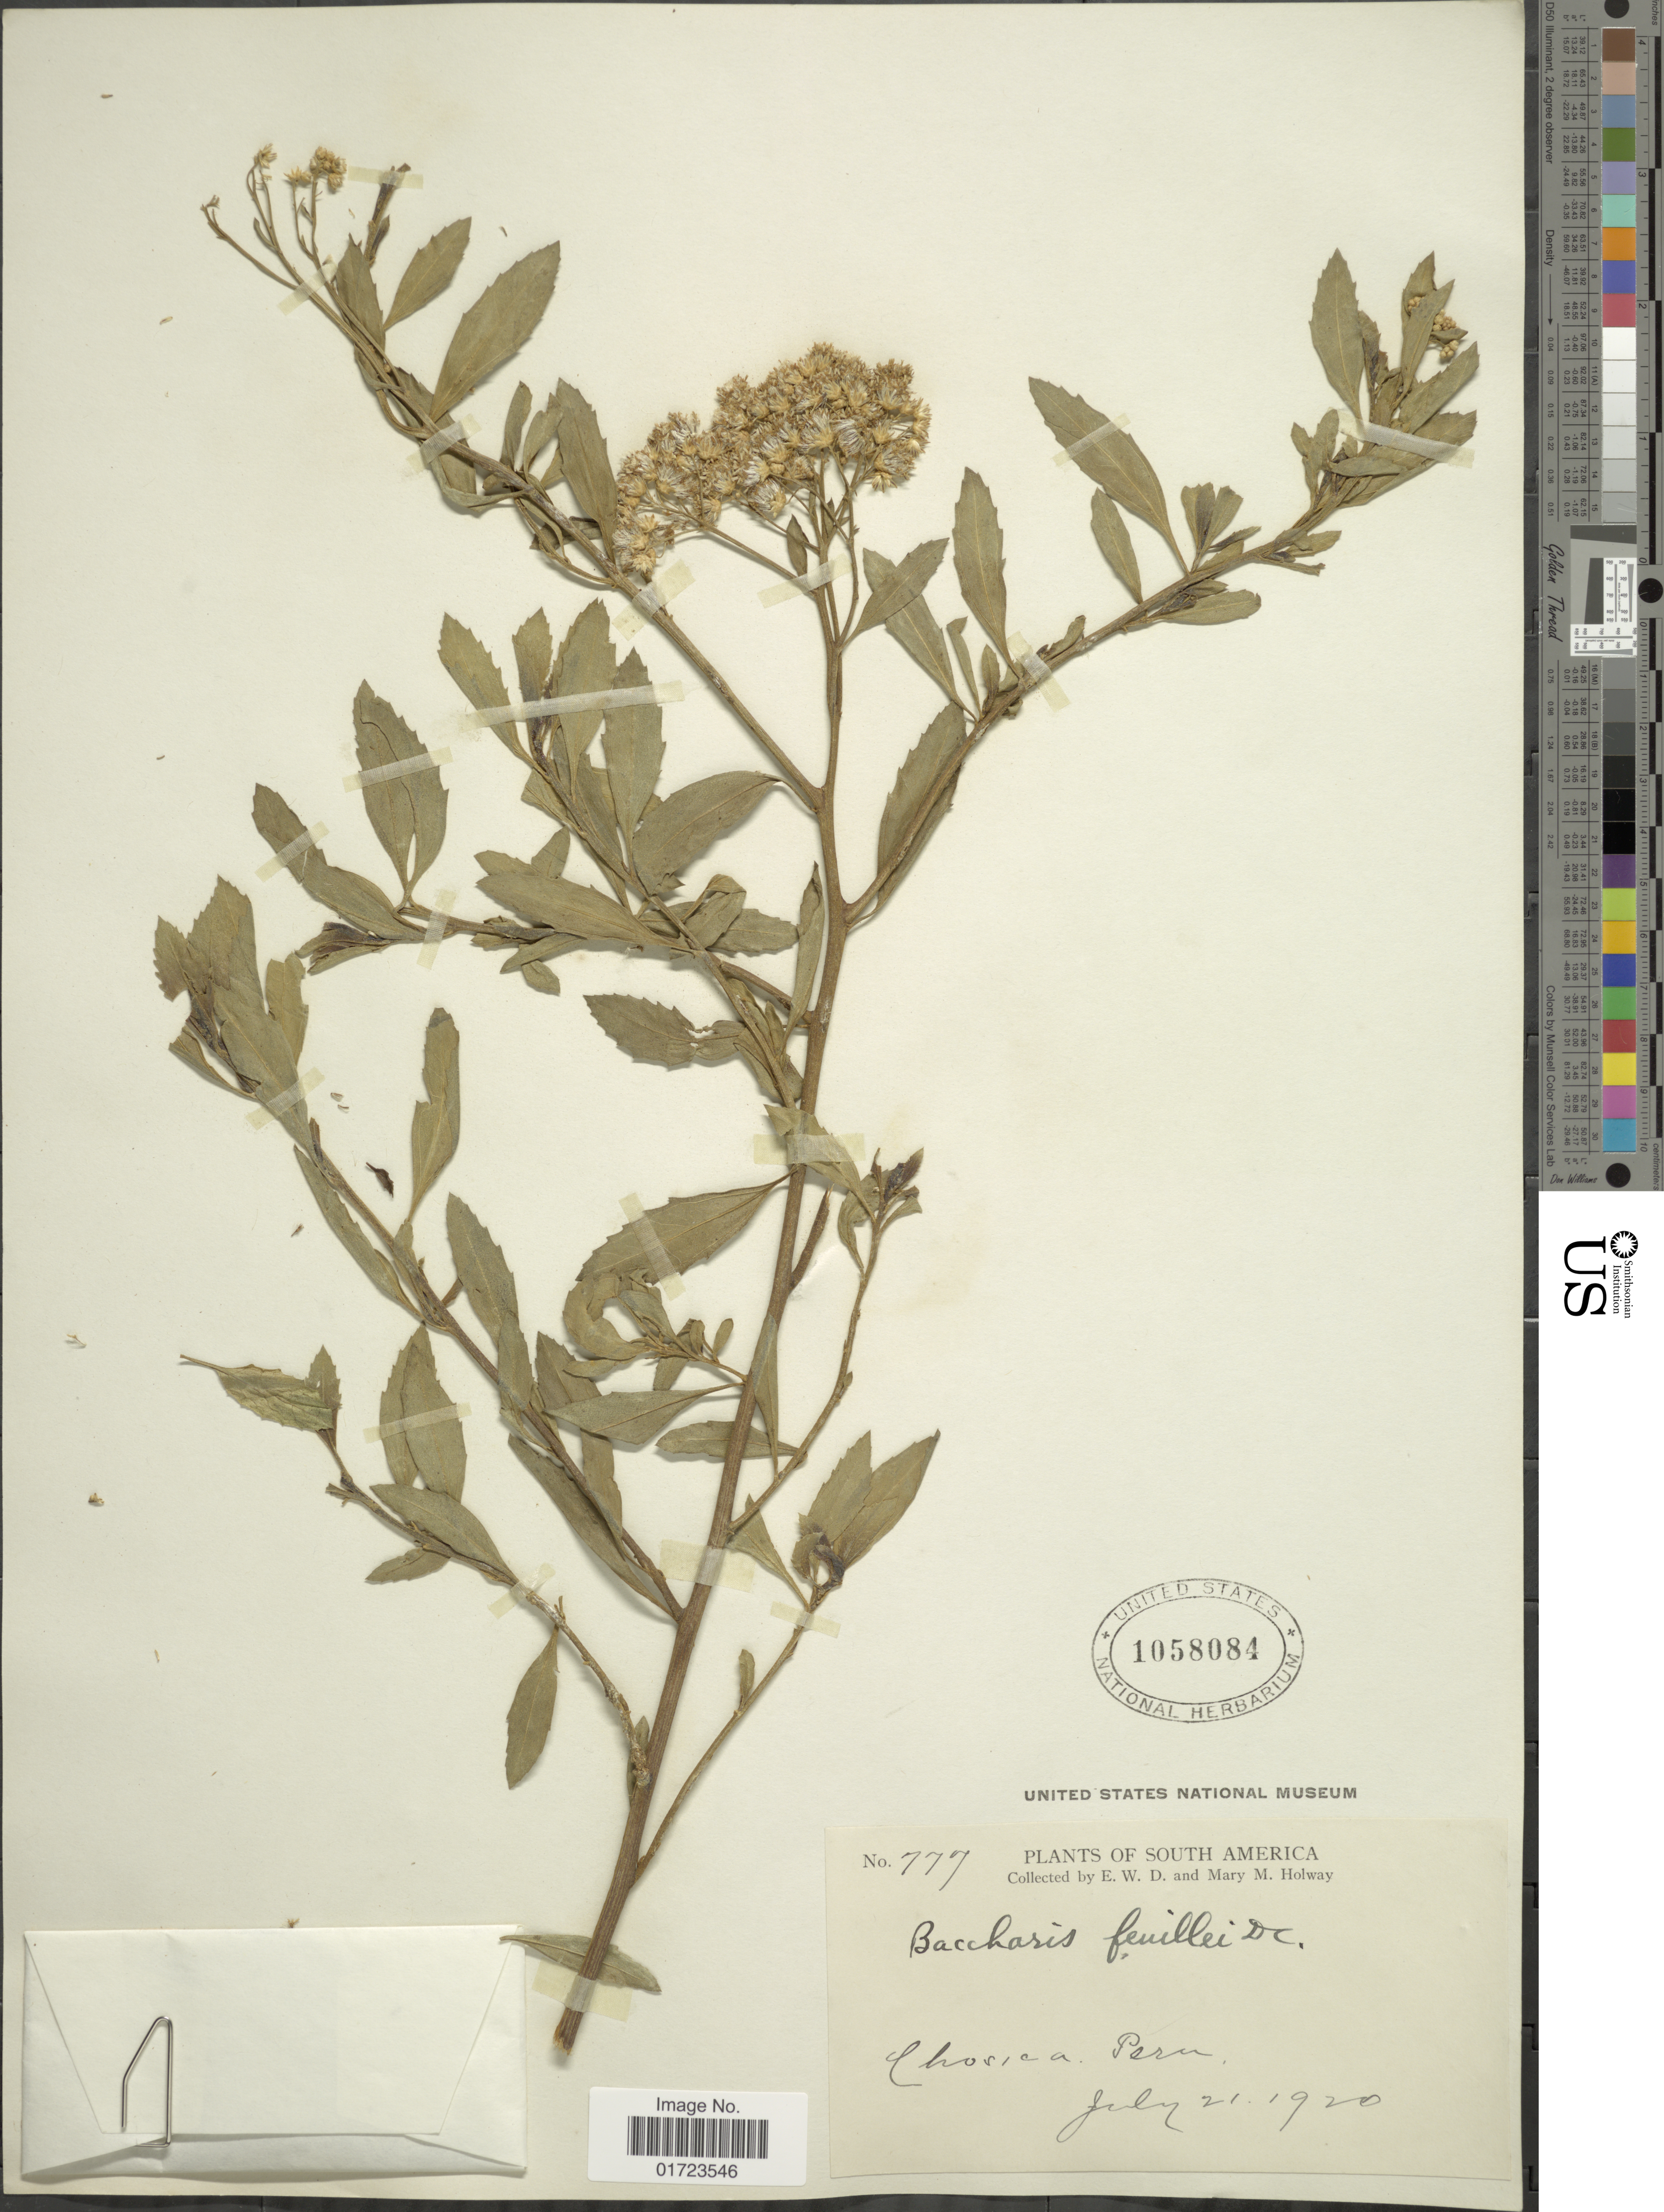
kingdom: Plantae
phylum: Tracheophyta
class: Magnoliopsida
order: Asterales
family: Asteraceae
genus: Baccharis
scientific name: Baccharis scandens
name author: (Ruiz & Pav.) Pers.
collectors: E. W. D. Holway & M. M. Holway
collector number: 777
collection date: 1920-07-21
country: Peru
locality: Chosica, Peru.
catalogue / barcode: US 1058084